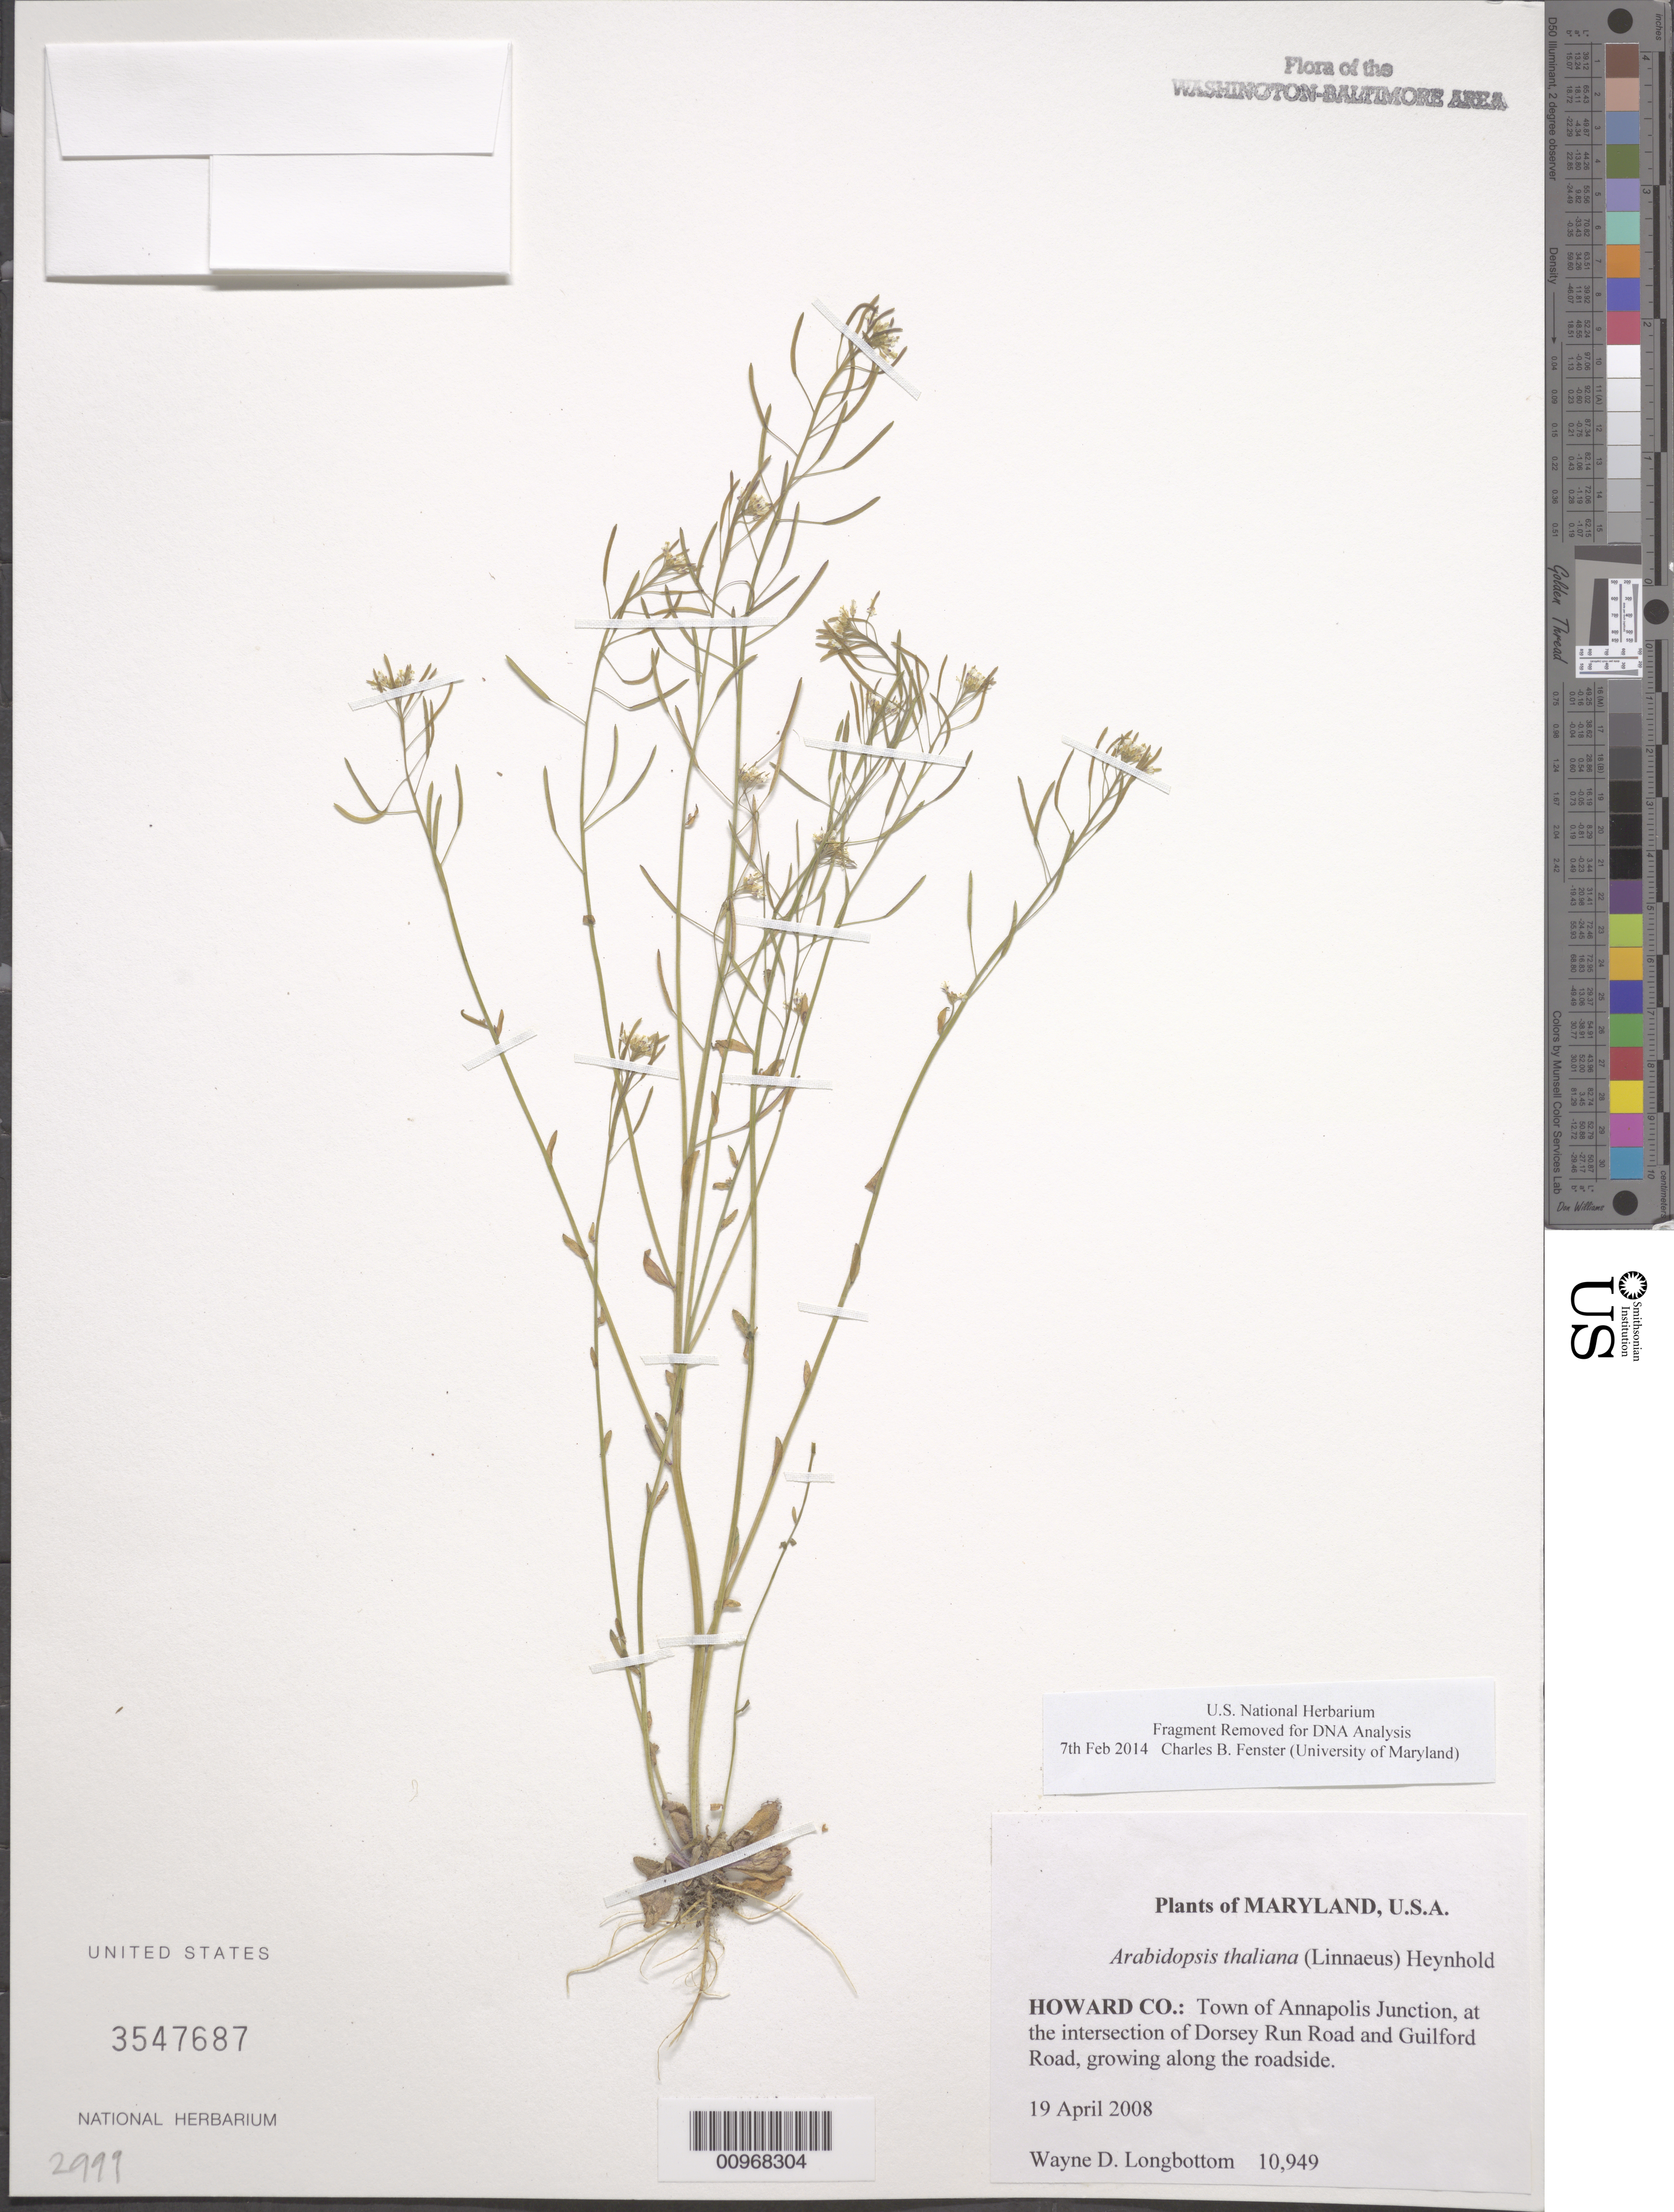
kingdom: Plantae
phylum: Tracheophyta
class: Magnoliopsida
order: Brassicales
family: Brassicaceae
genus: Arabidopsis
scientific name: Arabidopsis thaliana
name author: (L.) Heynh.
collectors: W. D. Longbottom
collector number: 10949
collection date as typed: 19 April 2008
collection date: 2008-04-19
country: United States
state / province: Maryland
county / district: Howard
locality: Town of Annapolis Junction, at the intersection of Dorsey Run Road and Guilford Road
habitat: growing along the roadside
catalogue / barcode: US 3547687